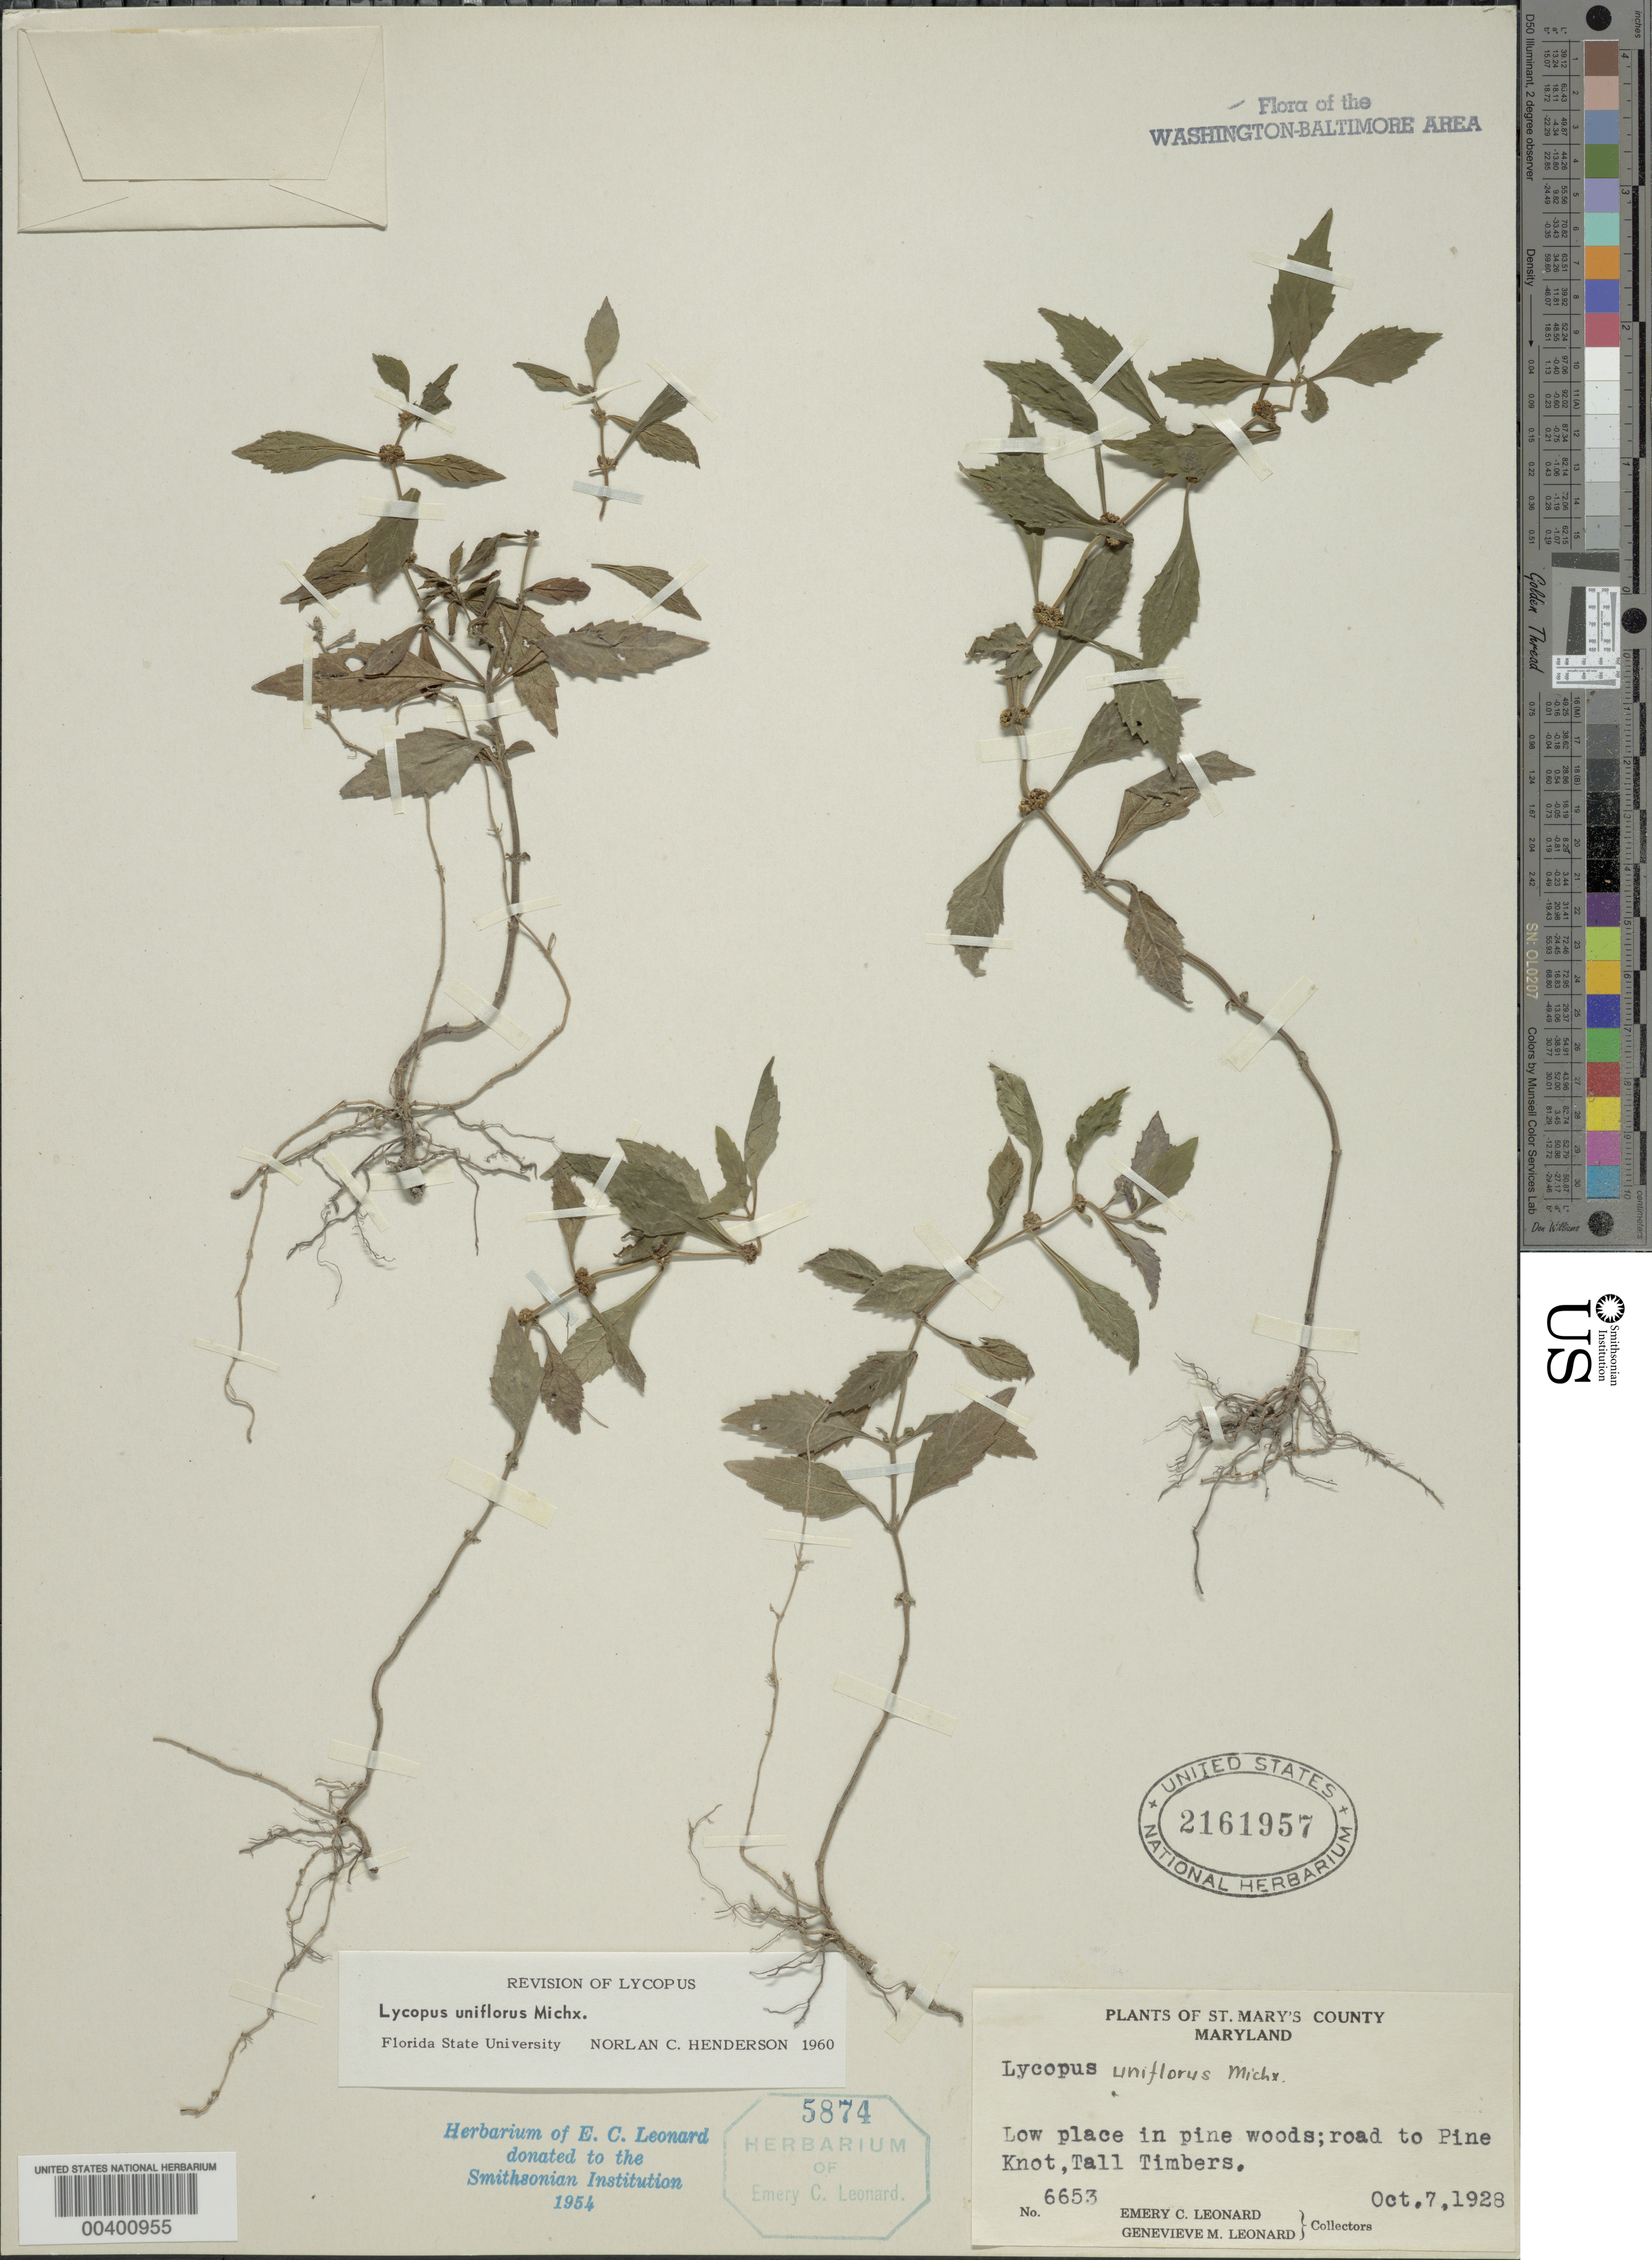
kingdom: Plantae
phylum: Tracheophyta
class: Magnoliopsida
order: Lamiales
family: Lamiaceae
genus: Lycopus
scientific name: Lycopus uniflorus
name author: Michx.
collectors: E. C. Leonard & G. M. Leonard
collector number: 6653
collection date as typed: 07 Oct 1928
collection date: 1928-10-07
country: United States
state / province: Maryland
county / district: St. Mary's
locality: Pine Knot, Tall Timbers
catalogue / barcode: US 2161957